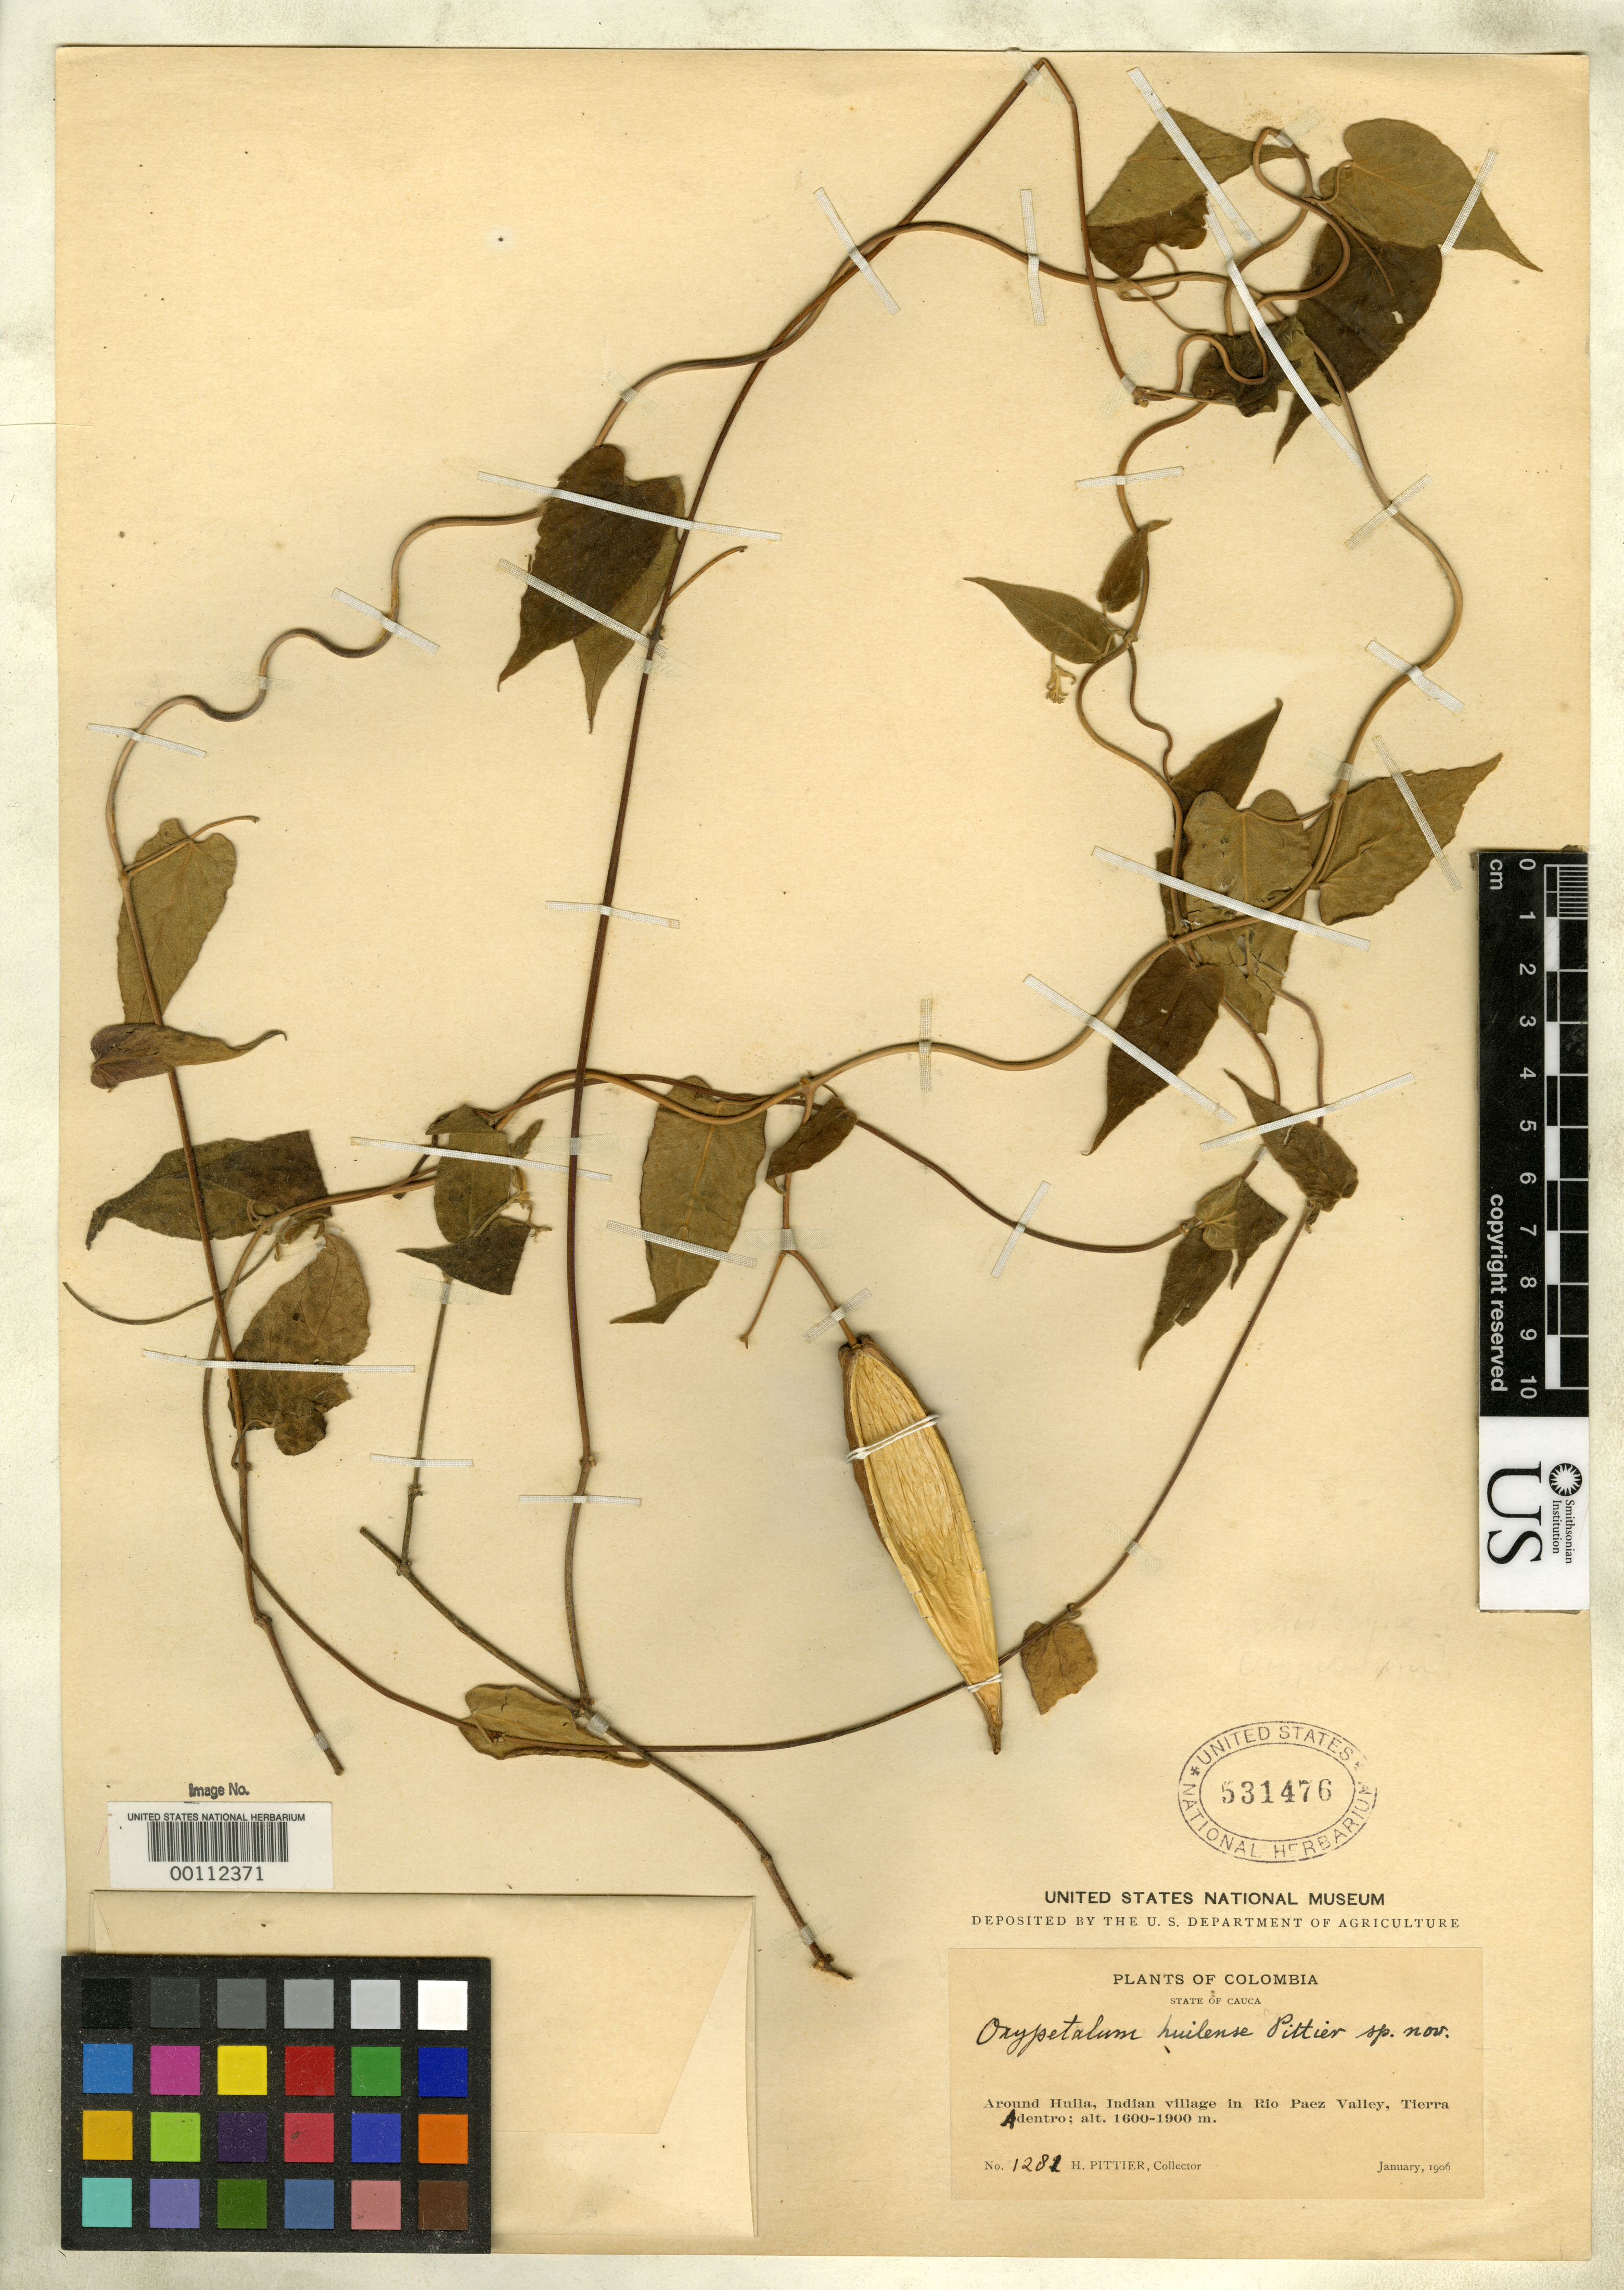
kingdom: Plantae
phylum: Tracheophyta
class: Magnoliopsida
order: Gentianales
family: Apocynaceae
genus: Oxypetalum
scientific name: Oxypetalum huilense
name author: Pittier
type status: Holotype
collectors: H. F. Pittier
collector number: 1231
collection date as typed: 31 Jan 1906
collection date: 1906-01-31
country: Colombia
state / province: Cauca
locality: Huila, Rio Paez Valley, Tierra Adentro.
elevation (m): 1800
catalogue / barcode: US 531476